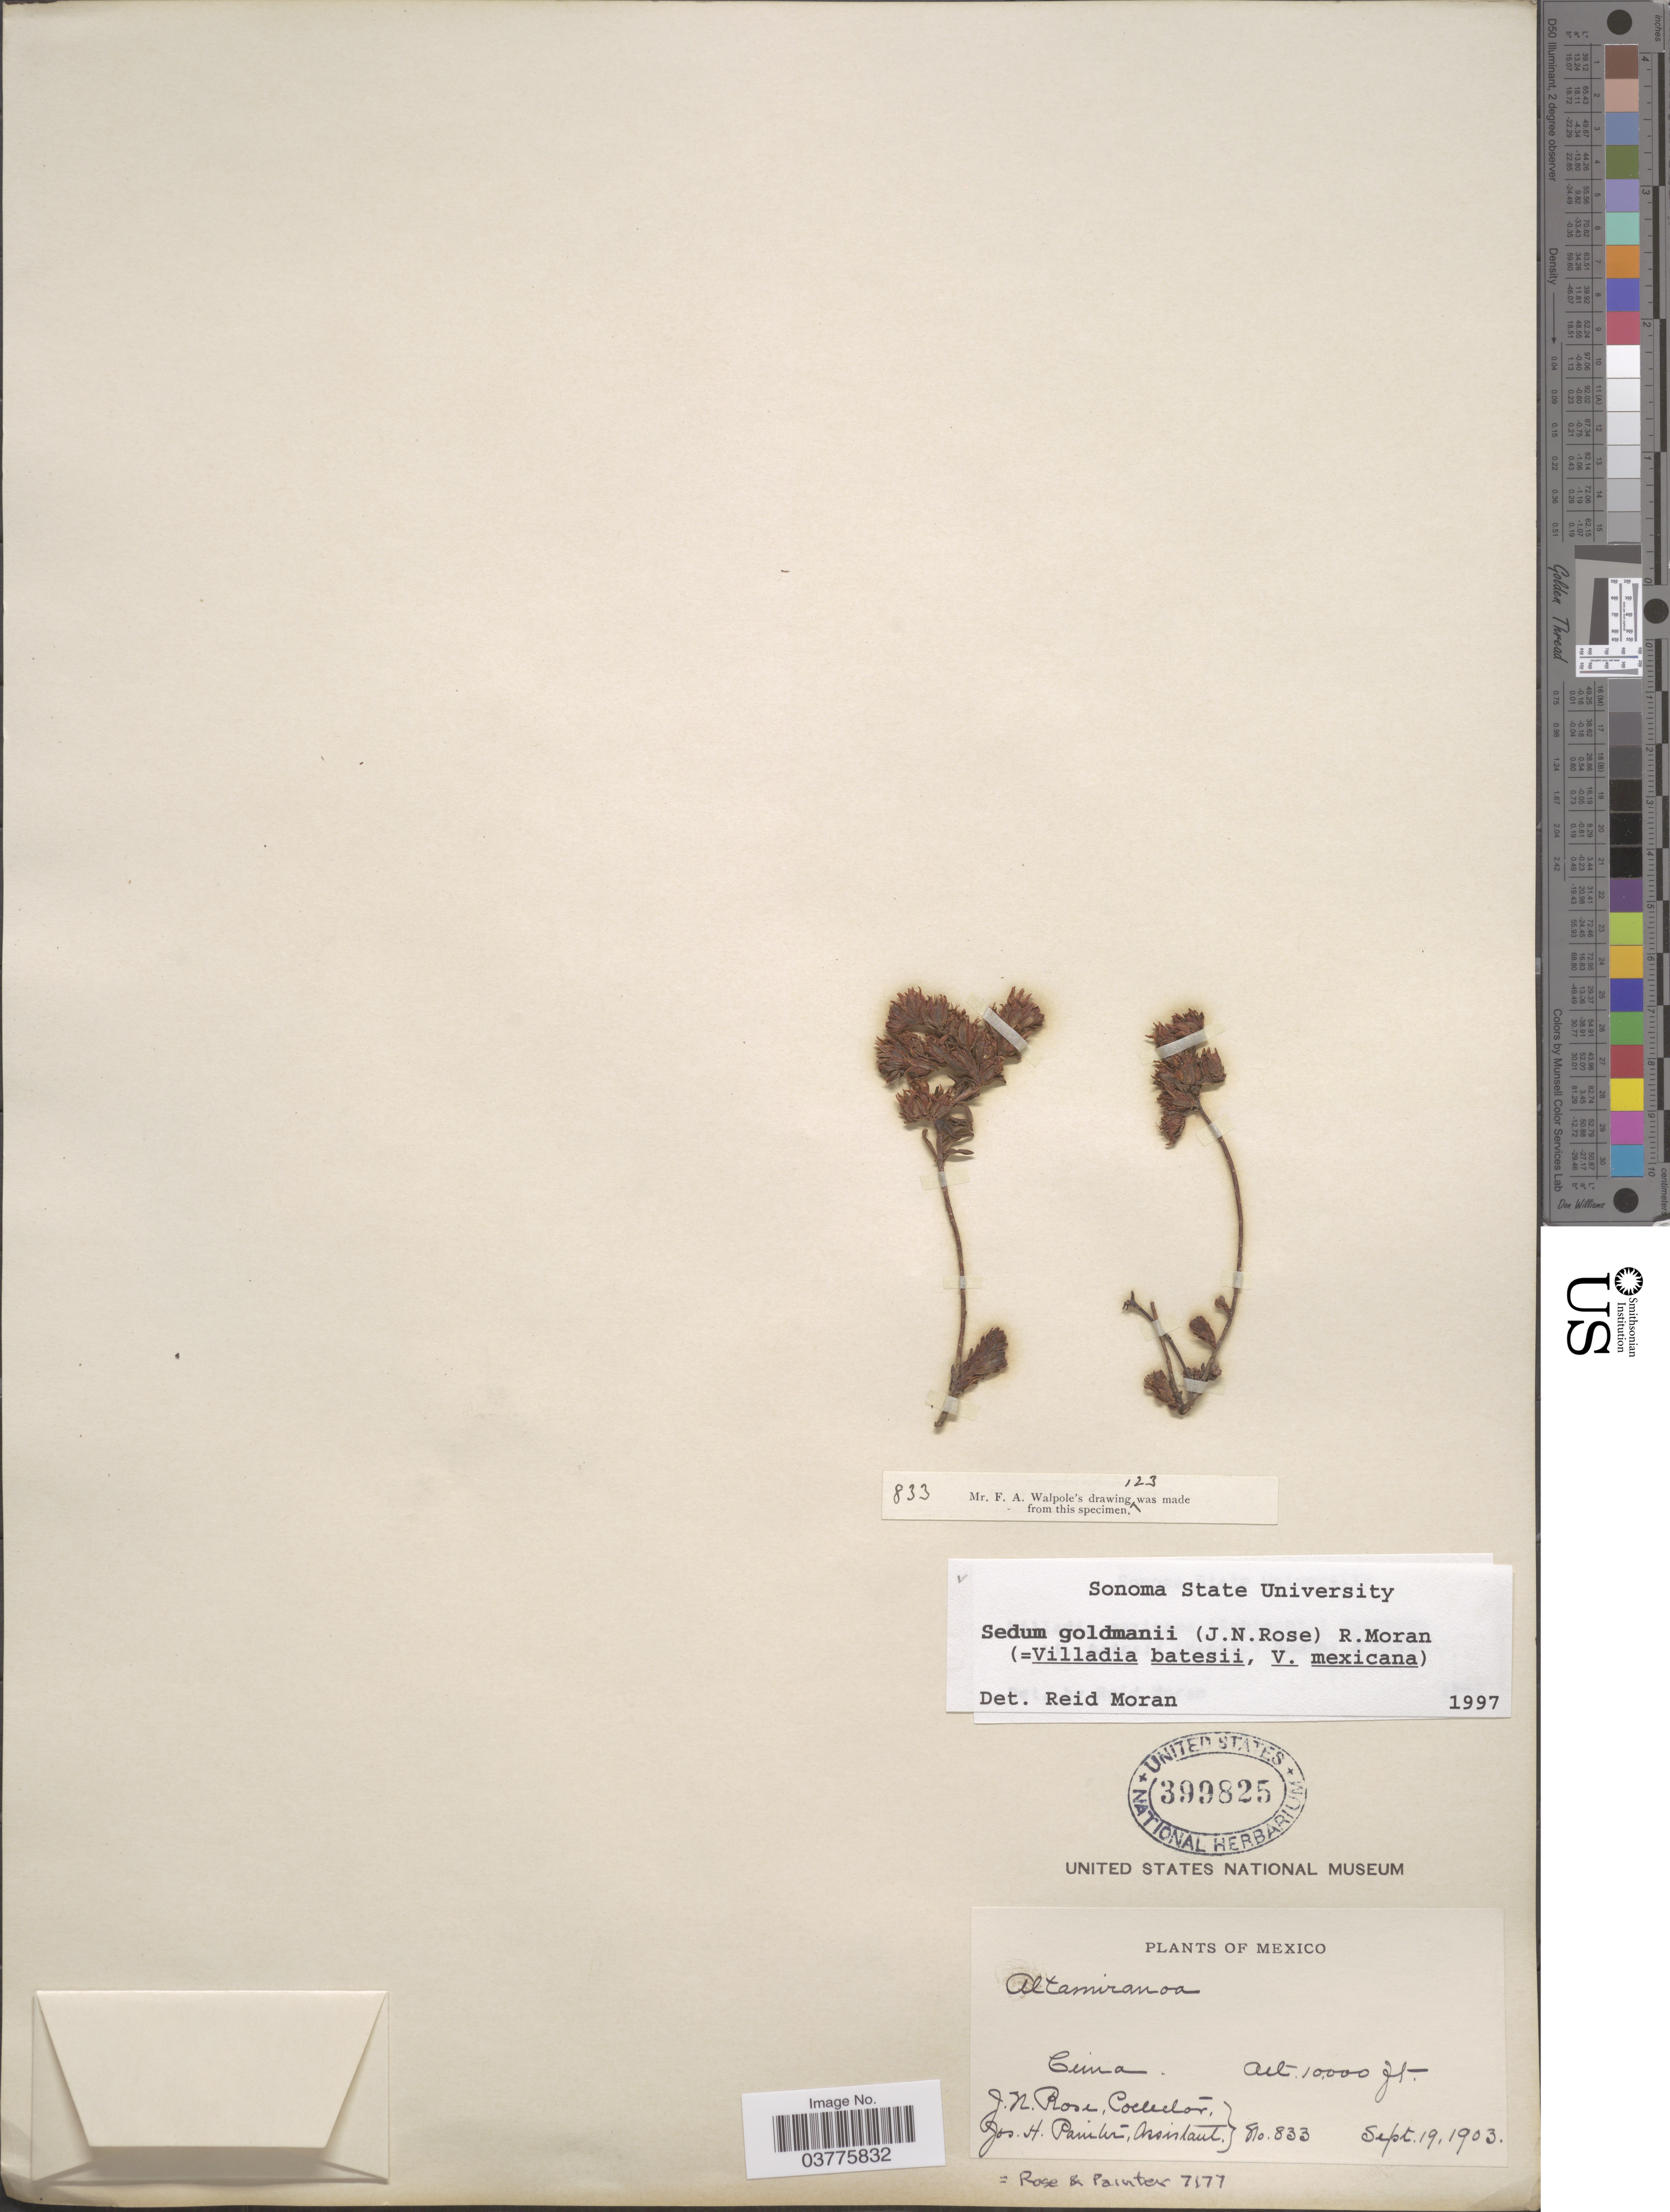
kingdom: Plantae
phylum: Tracheophyta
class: Magnoliopsida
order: Saxifragales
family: Crassulaceae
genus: Sedum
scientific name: Sedum goldmanii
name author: (Rose) Moran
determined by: Moran, R. V.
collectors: J. N. Rose & J. H. Painter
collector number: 833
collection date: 1903-09-19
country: Mexico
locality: Ceina.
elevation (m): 3048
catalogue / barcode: US 399825